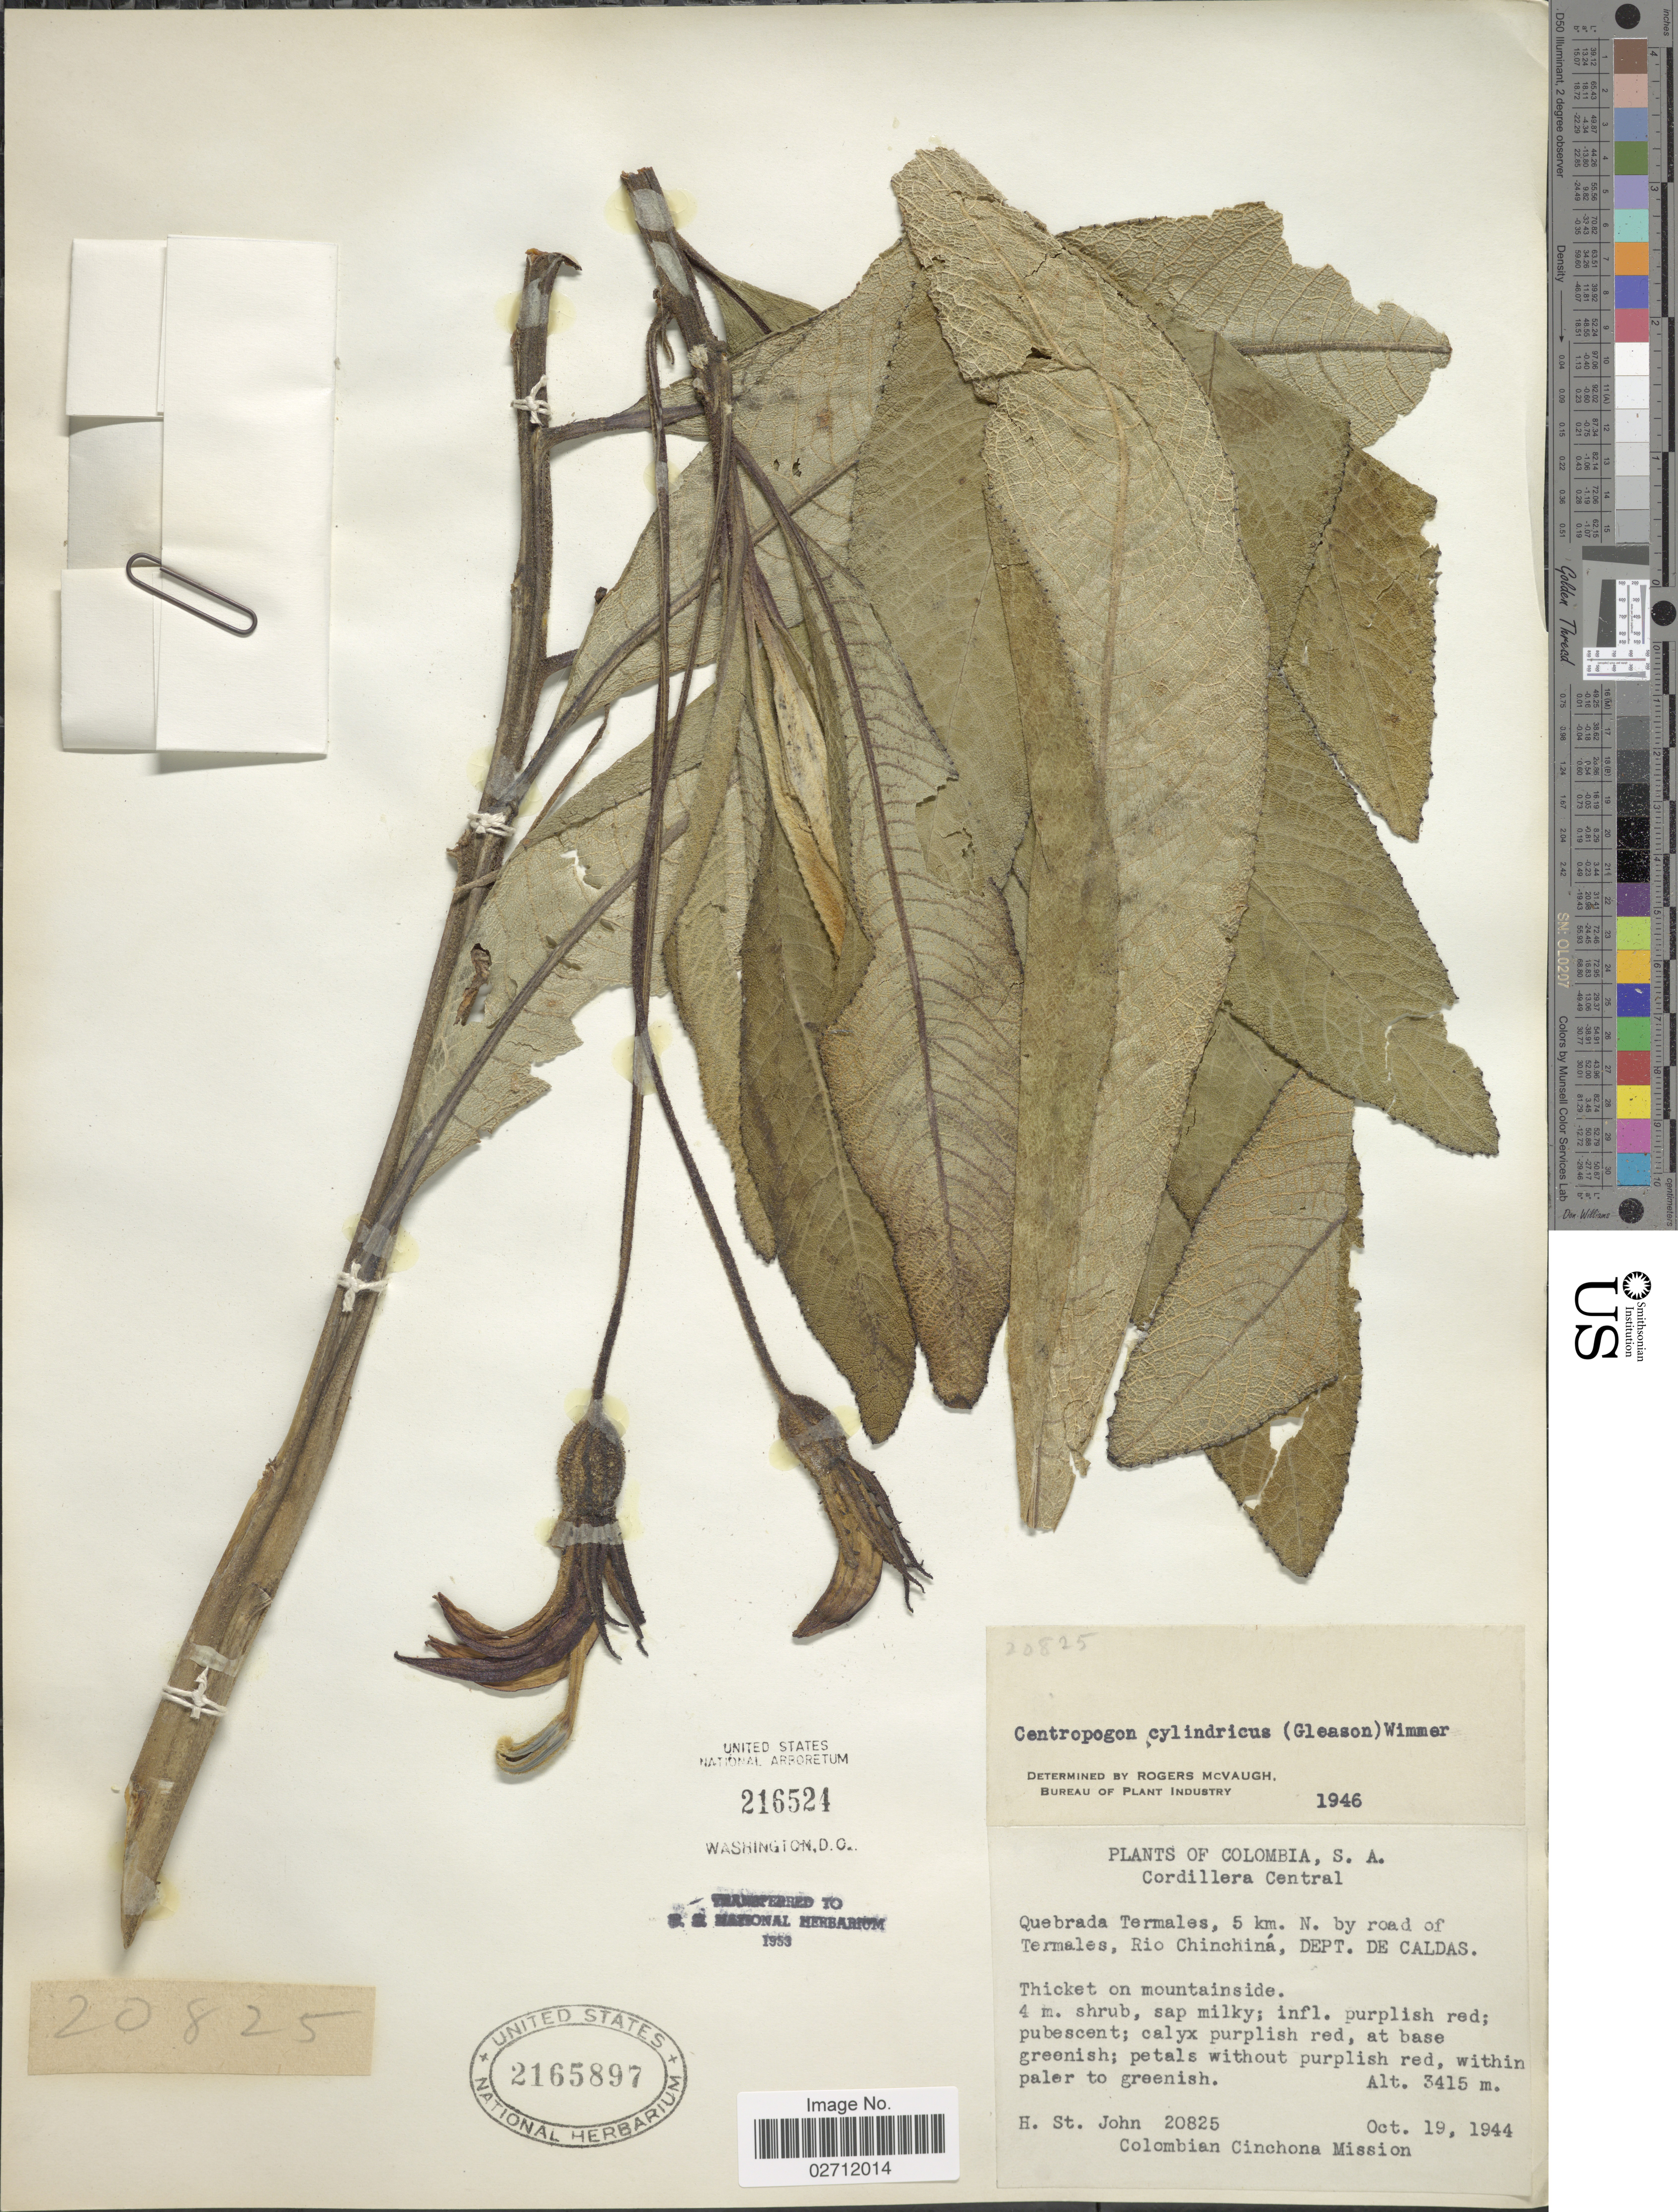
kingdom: Plantae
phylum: Tracheophyta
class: Magnoliopsida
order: Asterales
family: Campanulaceae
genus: Centropogon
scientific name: Centropogon cylindricus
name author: (Gleason) E. Wimm.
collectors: H. St. John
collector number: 20825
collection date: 1944-10-19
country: Colombia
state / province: Caldas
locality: Cordillera Central, Quebrada Temales, 5 km. N. by road of Termales, Rio Chinchina, on mountainside.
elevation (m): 3415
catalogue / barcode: US 2165897